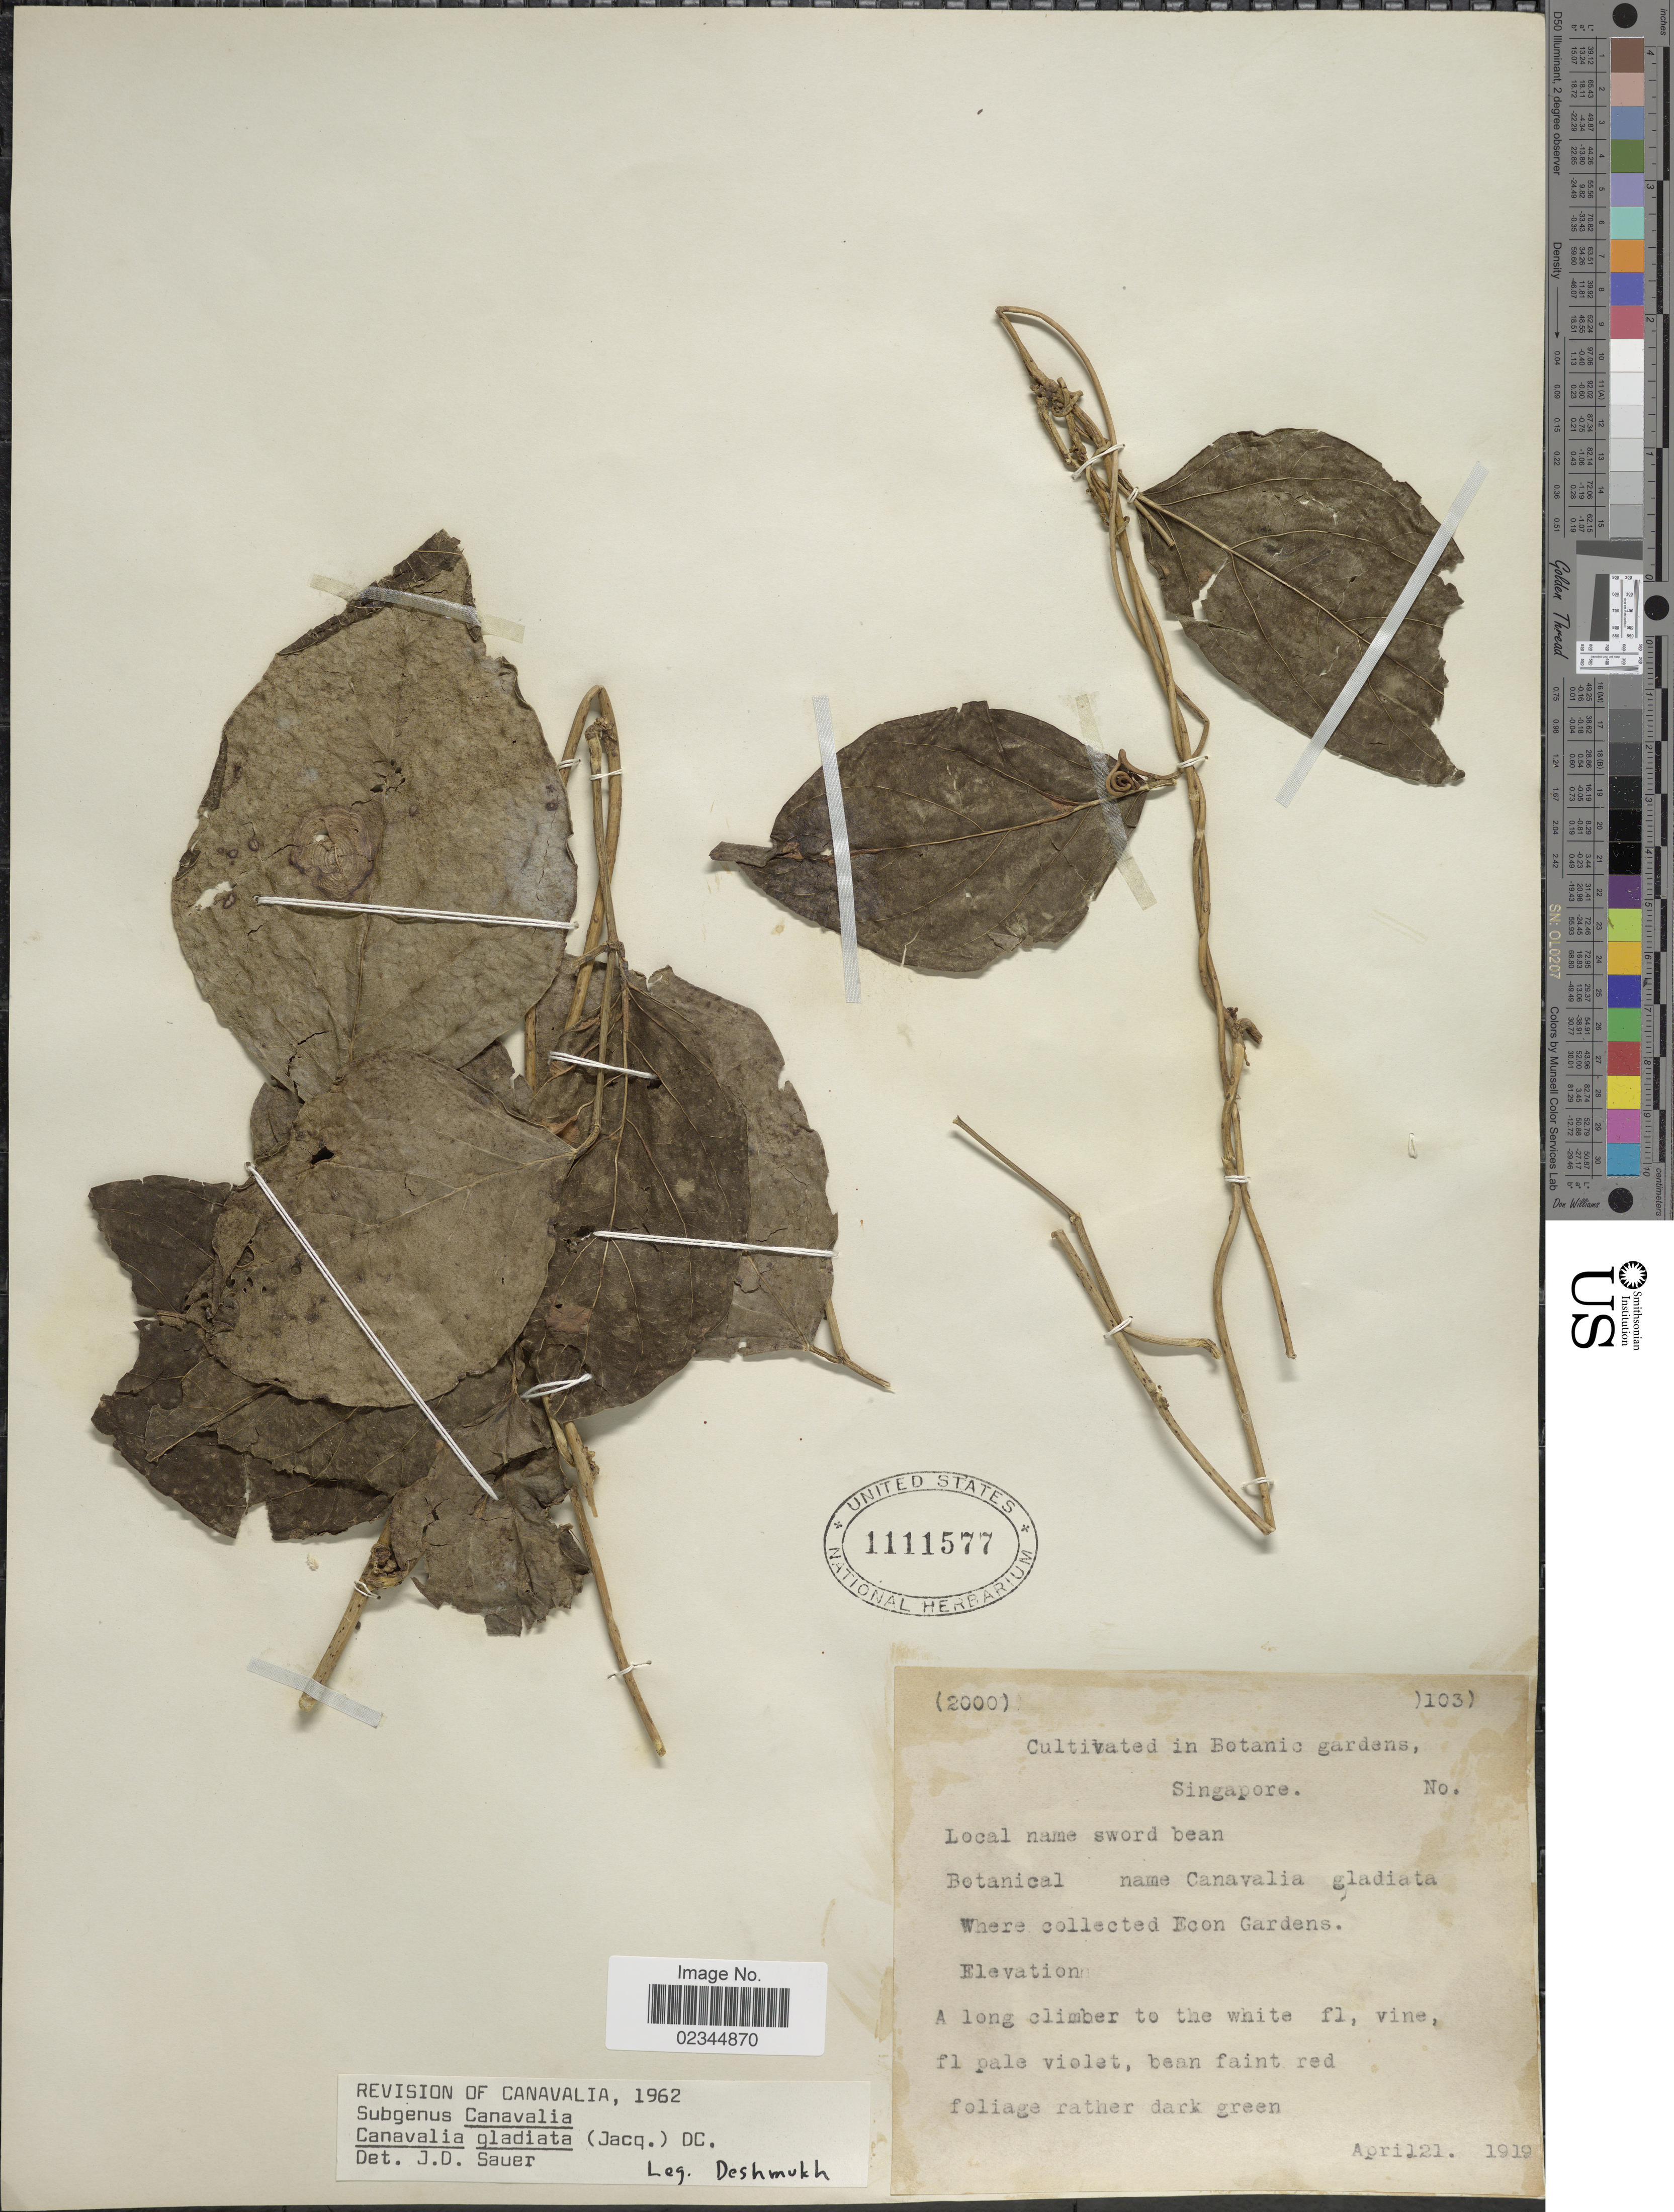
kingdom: Plantae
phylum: Tracheophyta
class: Magnoliopsida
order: Fabales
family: Fabaceae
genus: Canavalia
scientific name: Canavalia gladiata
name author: (Jacq.) DC.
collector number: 2000/103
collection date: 1919-04-21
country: Singapore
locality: Botanic Gardens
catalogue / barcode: US 1111577